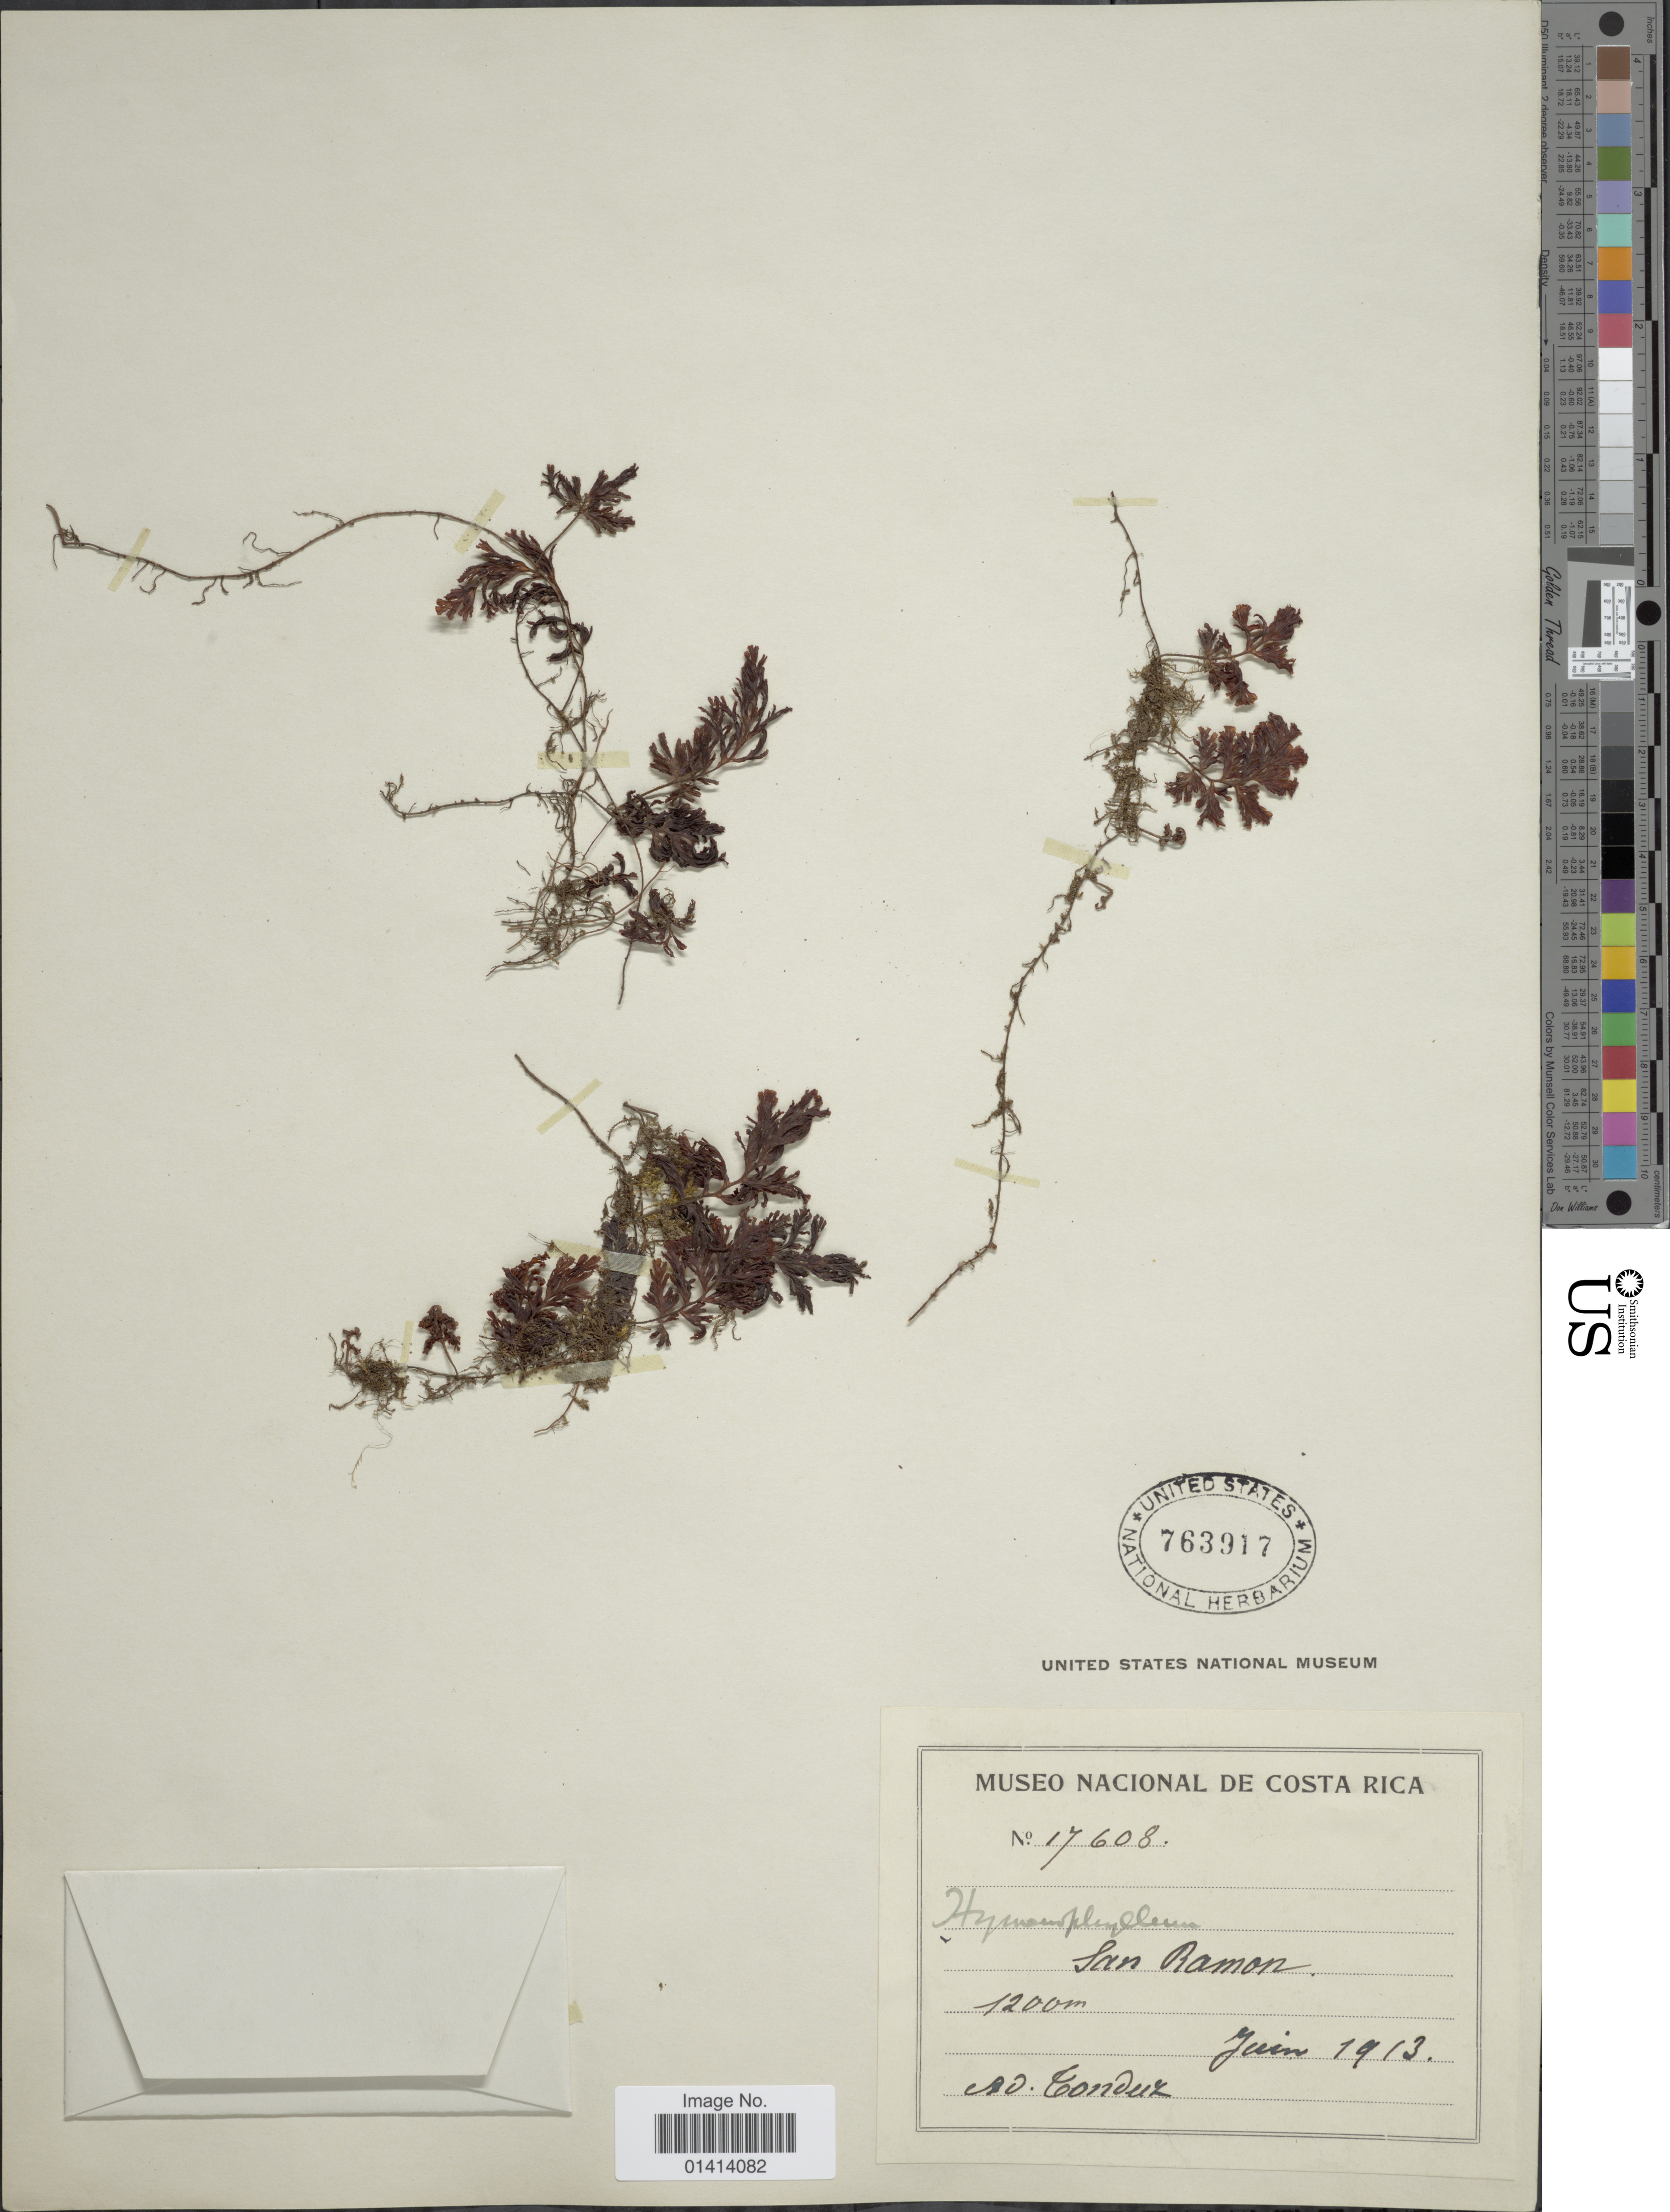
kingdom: Plantae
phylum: Tracheophyta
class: Polypodiopsida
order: Hymenophyllales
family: Hymenophyllaceae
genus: Hymenophyllum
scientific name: Hymenophyllum fucoides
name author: (Sw.) Sw.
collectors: A. Tonduz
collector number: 17608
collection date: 1913-06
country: Costa Rica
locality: San Ramon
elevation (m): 1200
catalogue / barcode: US 763917